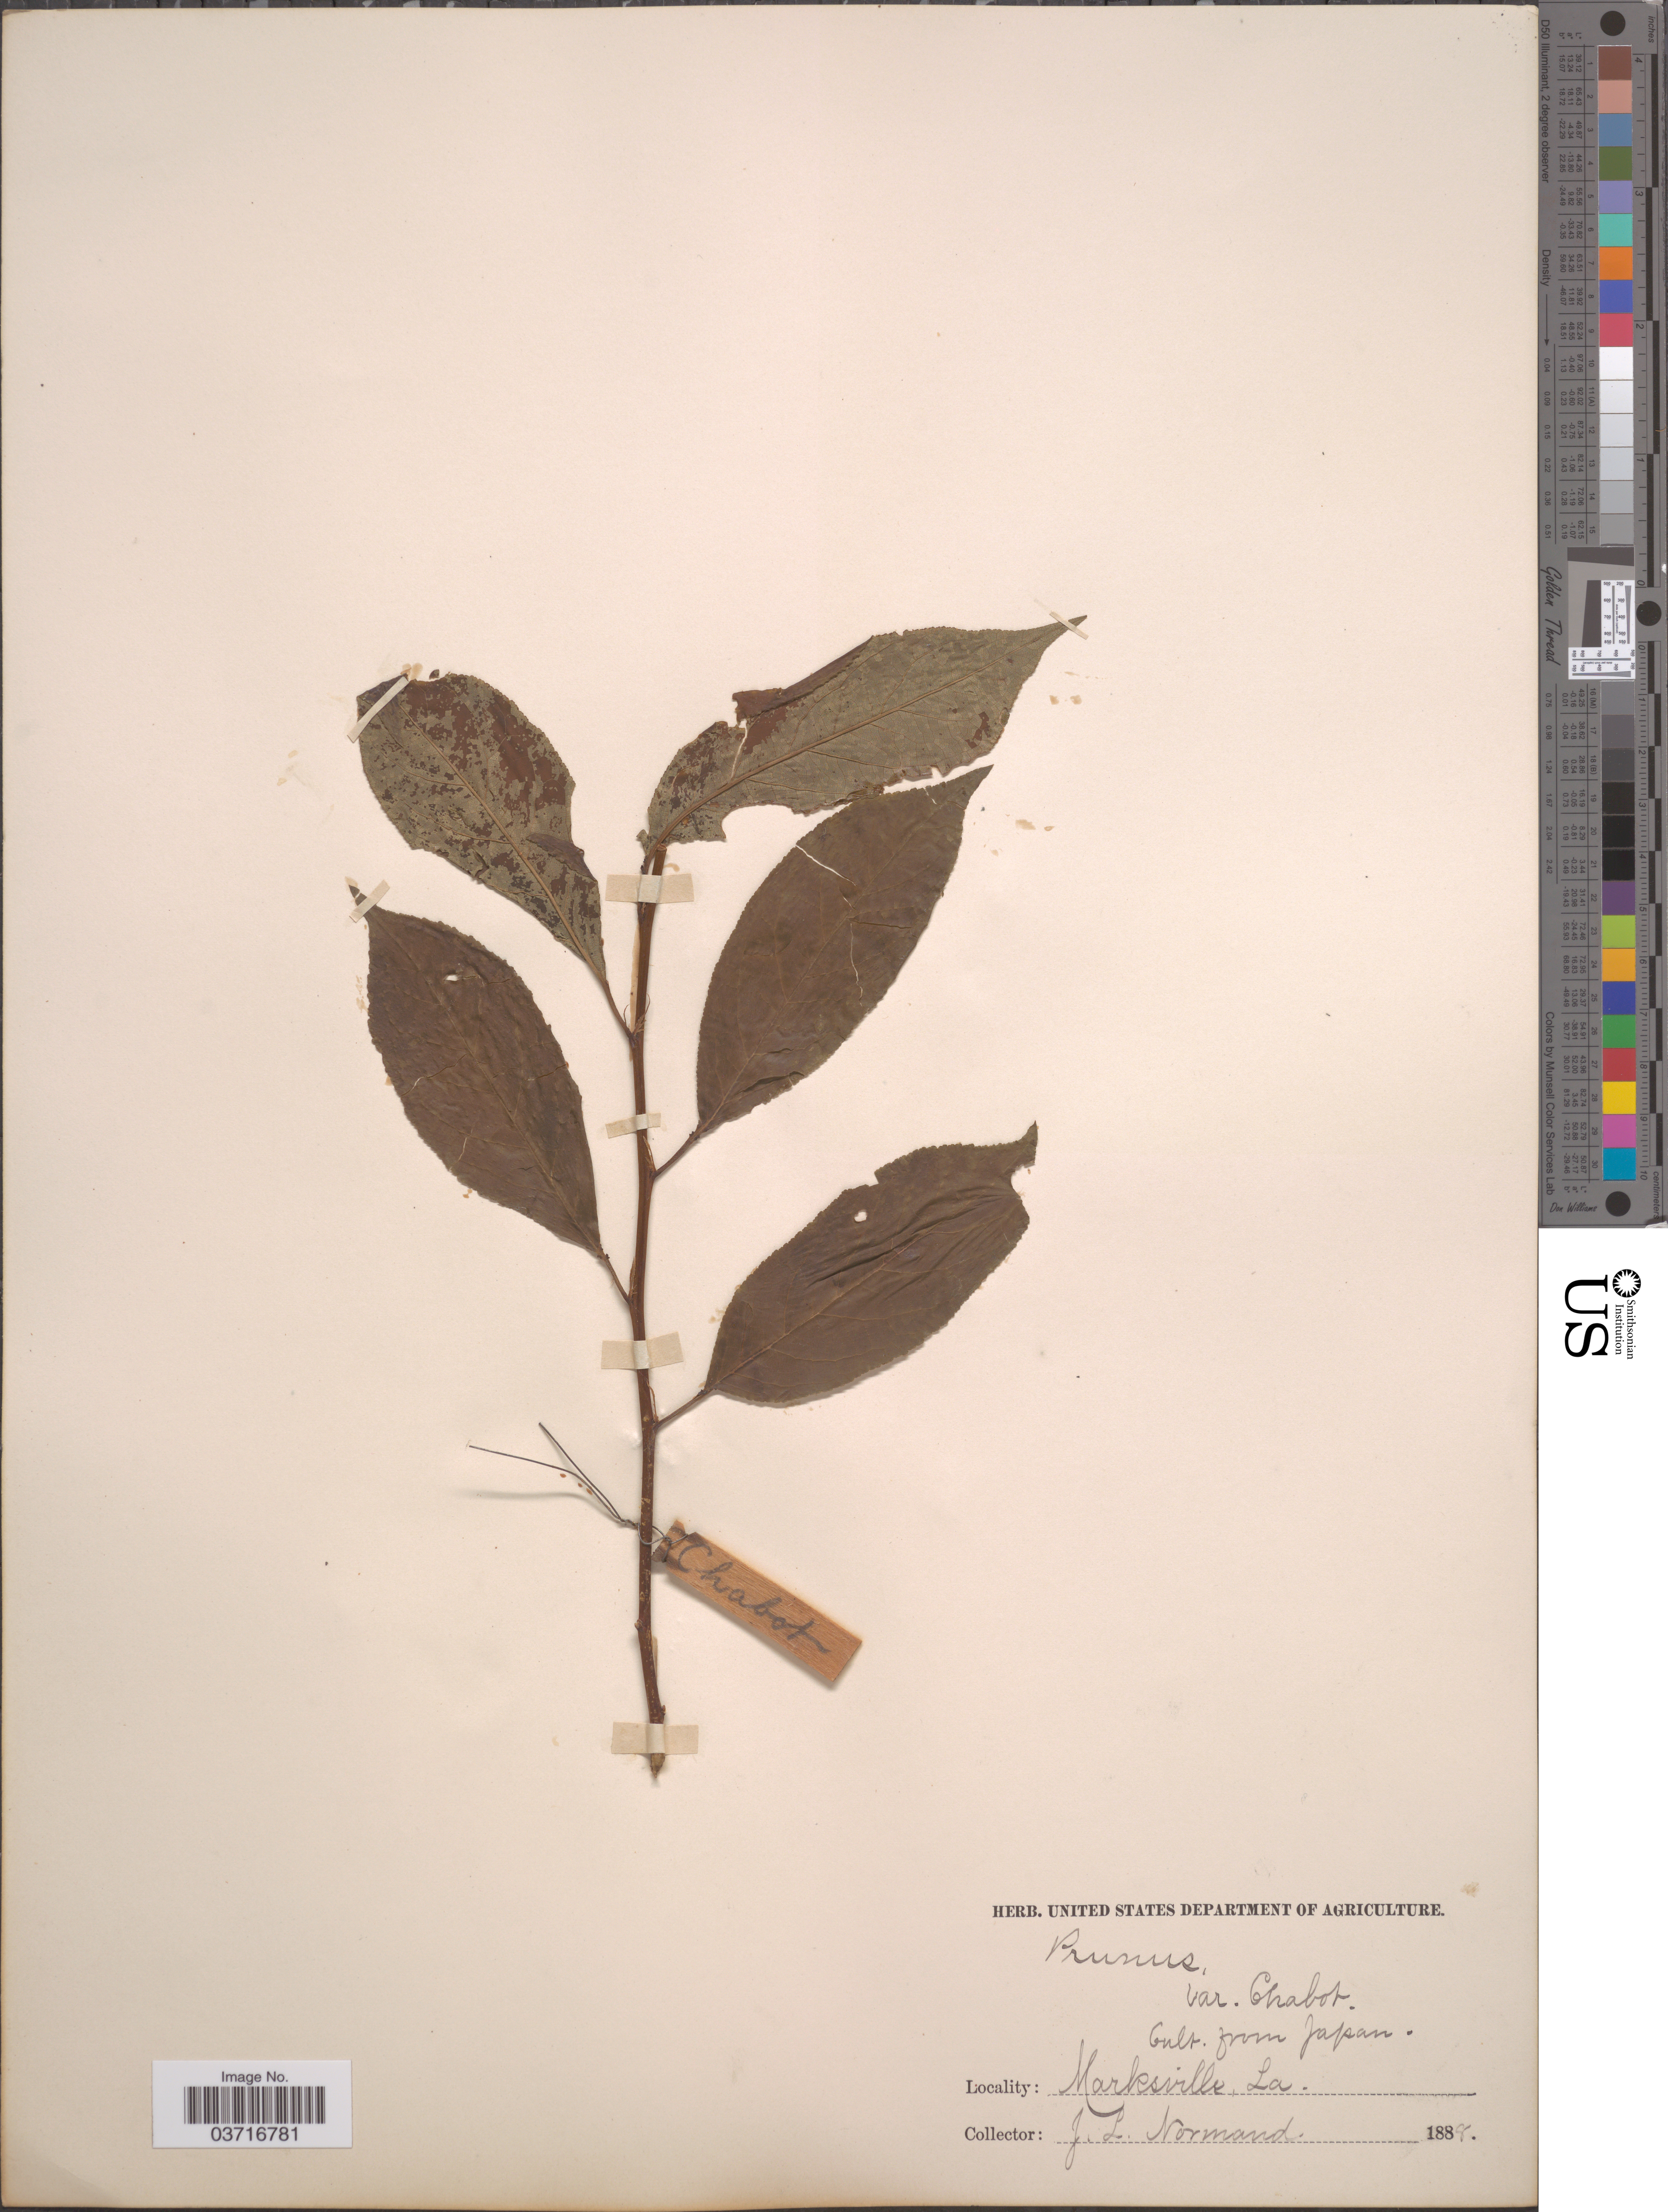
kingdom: Plantae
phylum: Tracheophyta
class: Magnoliopsida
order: Rosales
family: Rosaceae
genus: Prunus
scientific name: Prunus triflora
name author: Roxb.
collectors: J. Normand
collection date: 1888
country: United States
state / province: Louisiana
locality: Marksville.